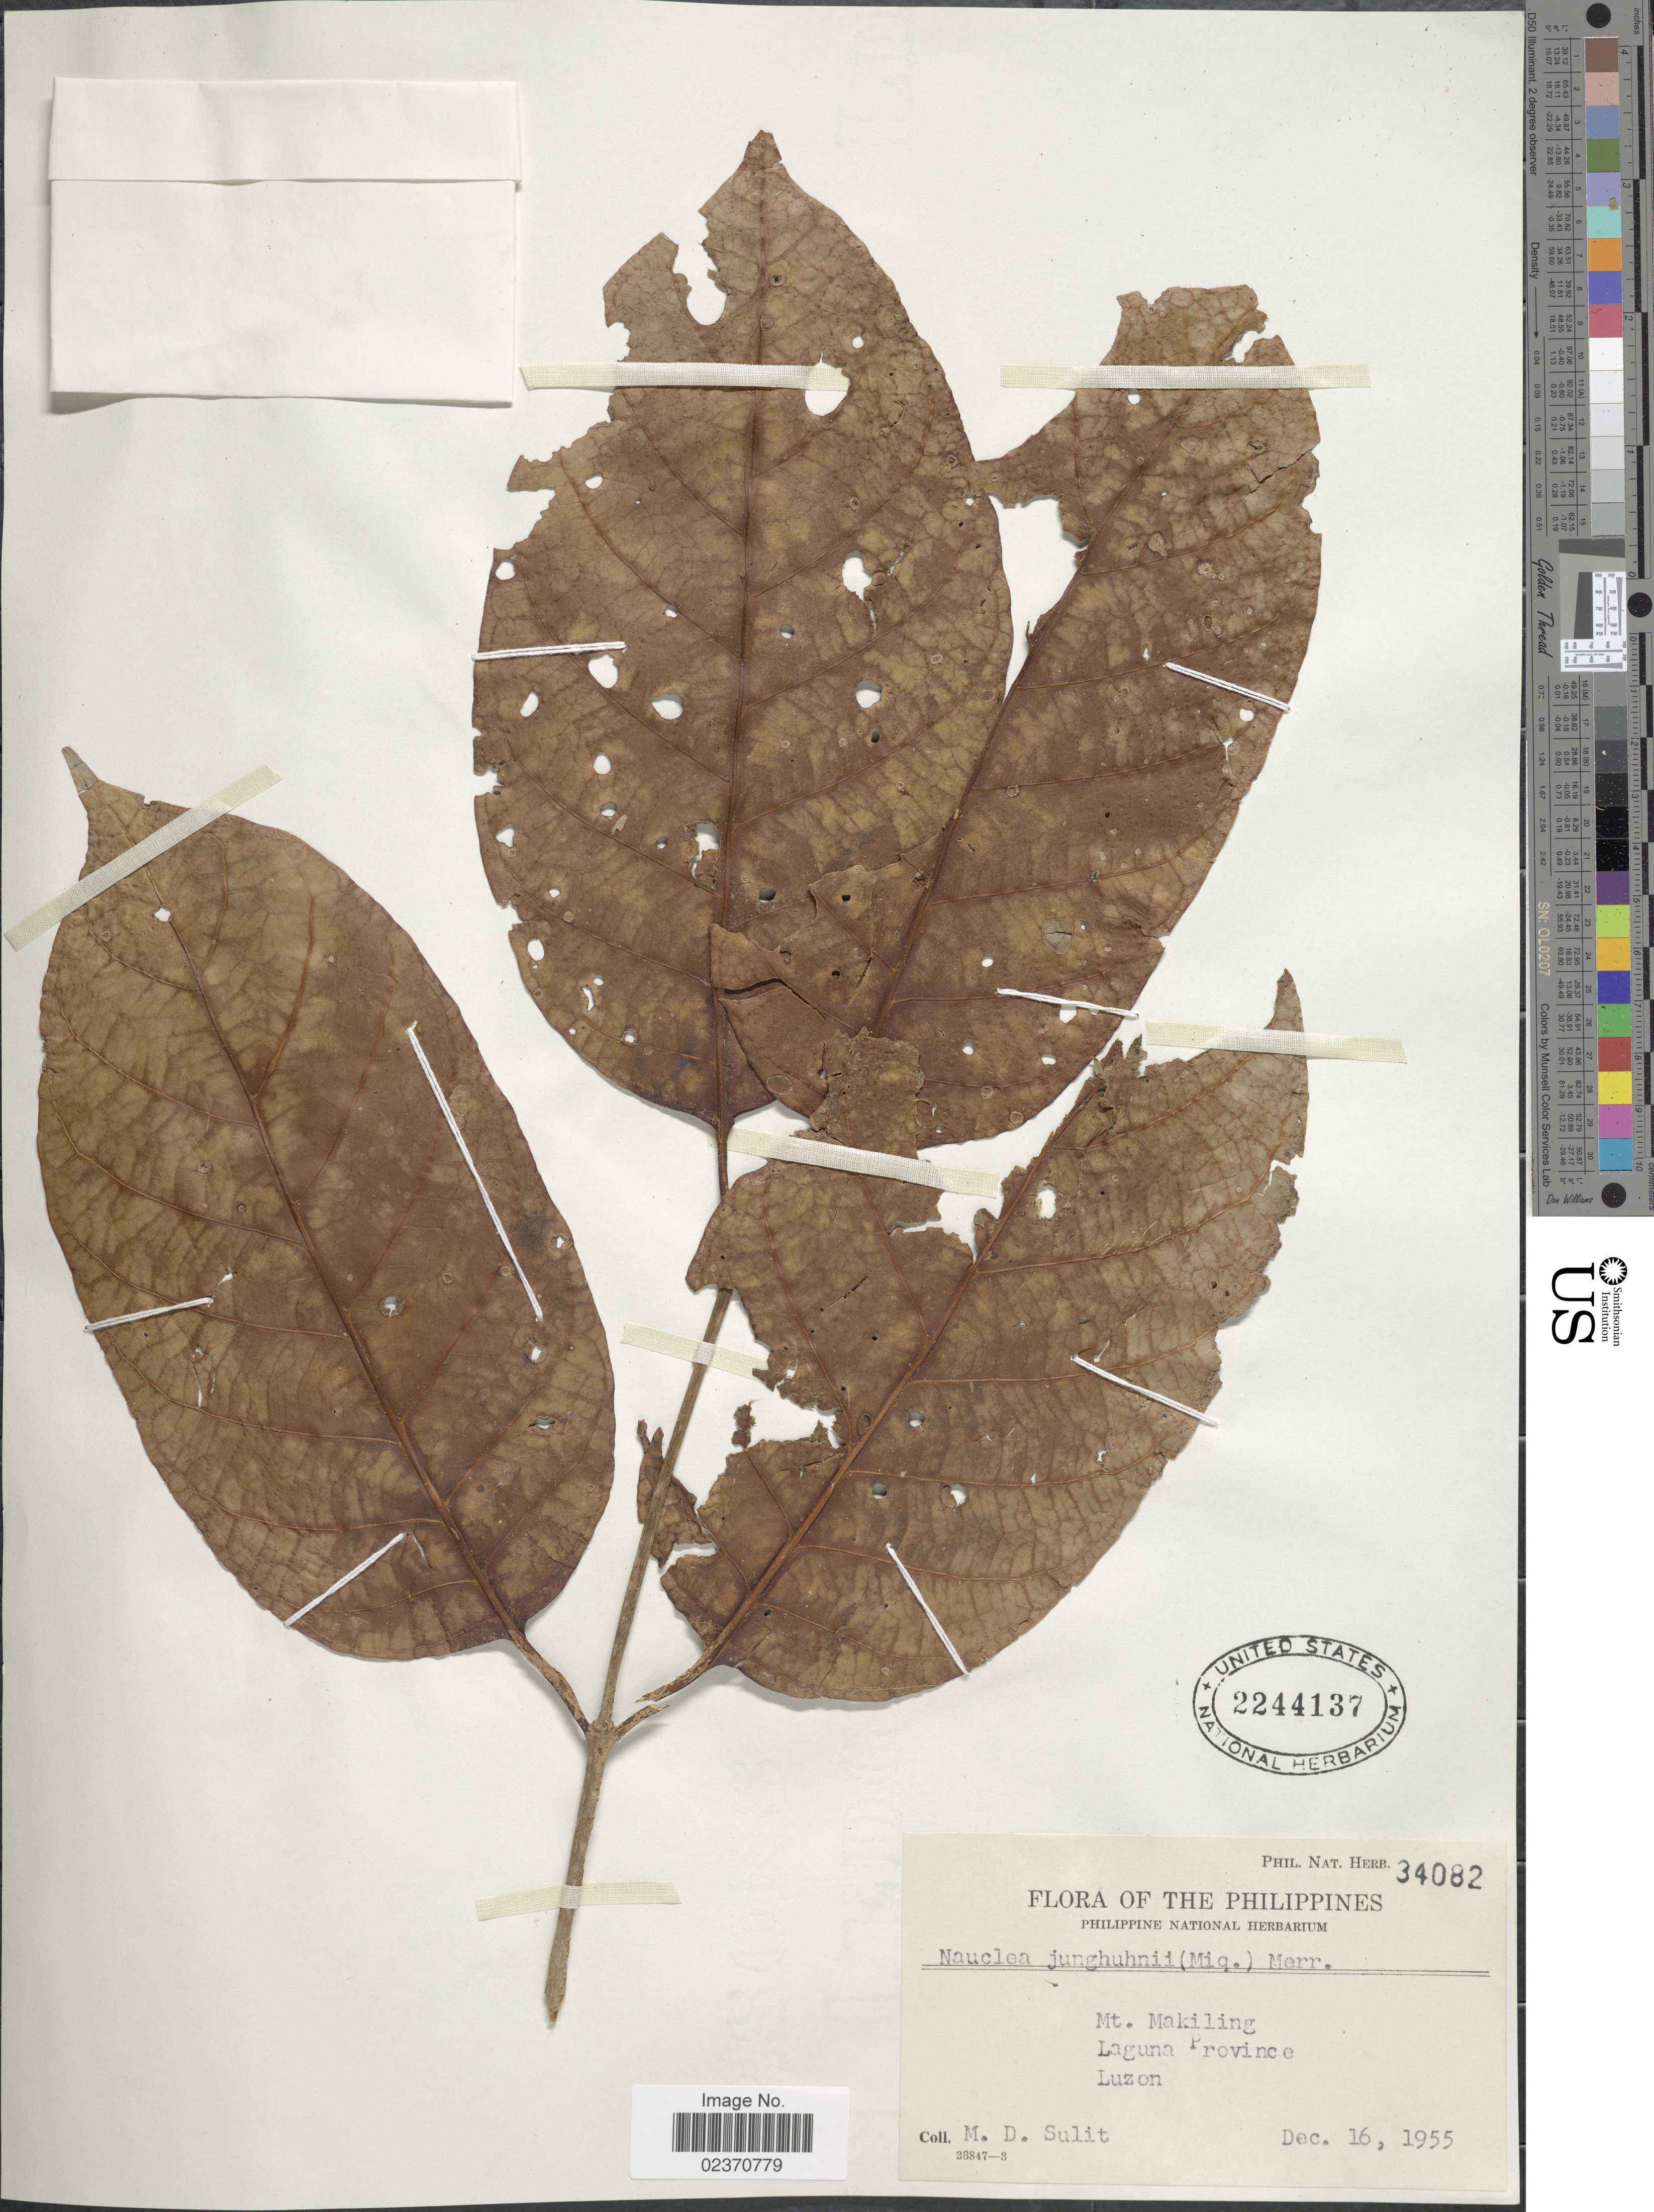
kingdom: Plantae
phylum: Tracheophyta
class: Magnoliopsida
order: Gentianales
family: Rubiaceae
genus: Nauclea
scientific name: Nauclea orientalis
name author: (L.) L.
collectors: M. Sulit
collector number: Phil. Nat. Herb. 34082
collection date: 1955-12-16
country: Philippines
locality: Mt. Makiling, Laguna Province, Luzon.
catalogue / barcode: US 2244137